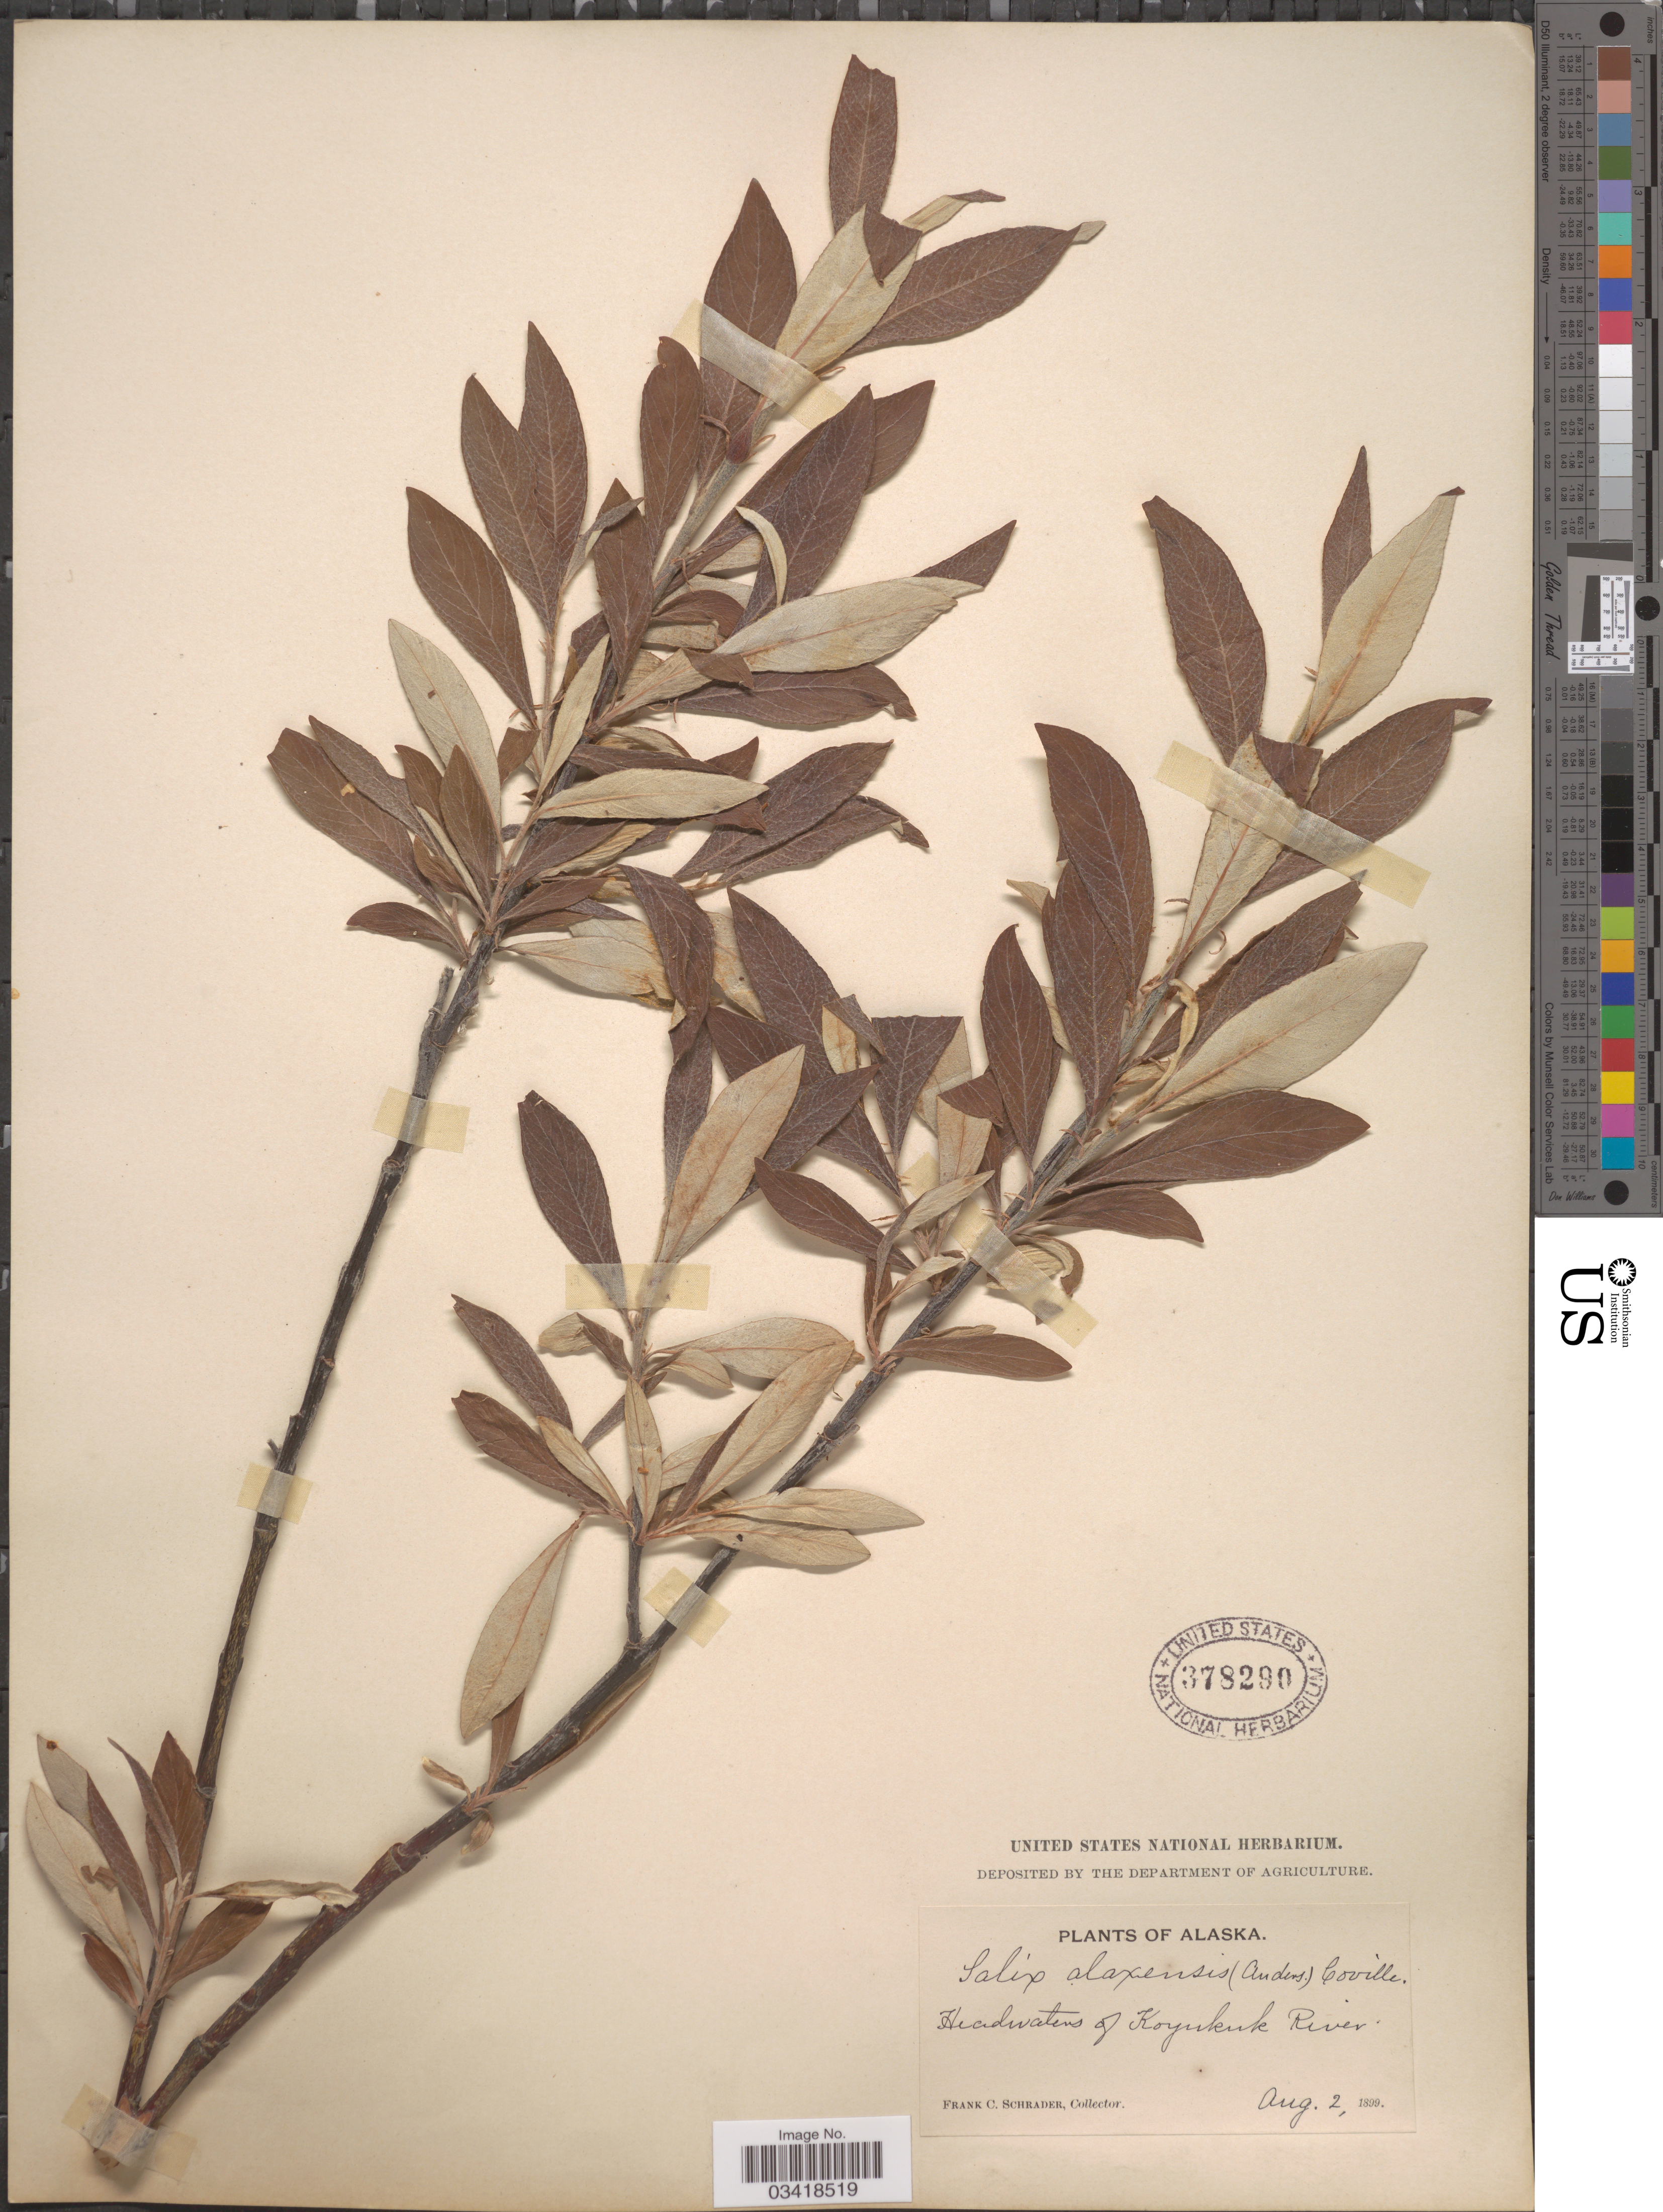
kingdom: Plantae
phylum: Tracheophyta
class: Magnoliopsida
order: Malpighiales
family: Salicaceae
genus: Salix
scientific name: Salix alaxensis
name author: (Andersson) Coville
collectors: F. C. Schrader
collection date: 1899-08-02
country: United States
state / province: Alaska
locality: Headwaters of Koyukuk River.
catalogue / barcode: US 378290